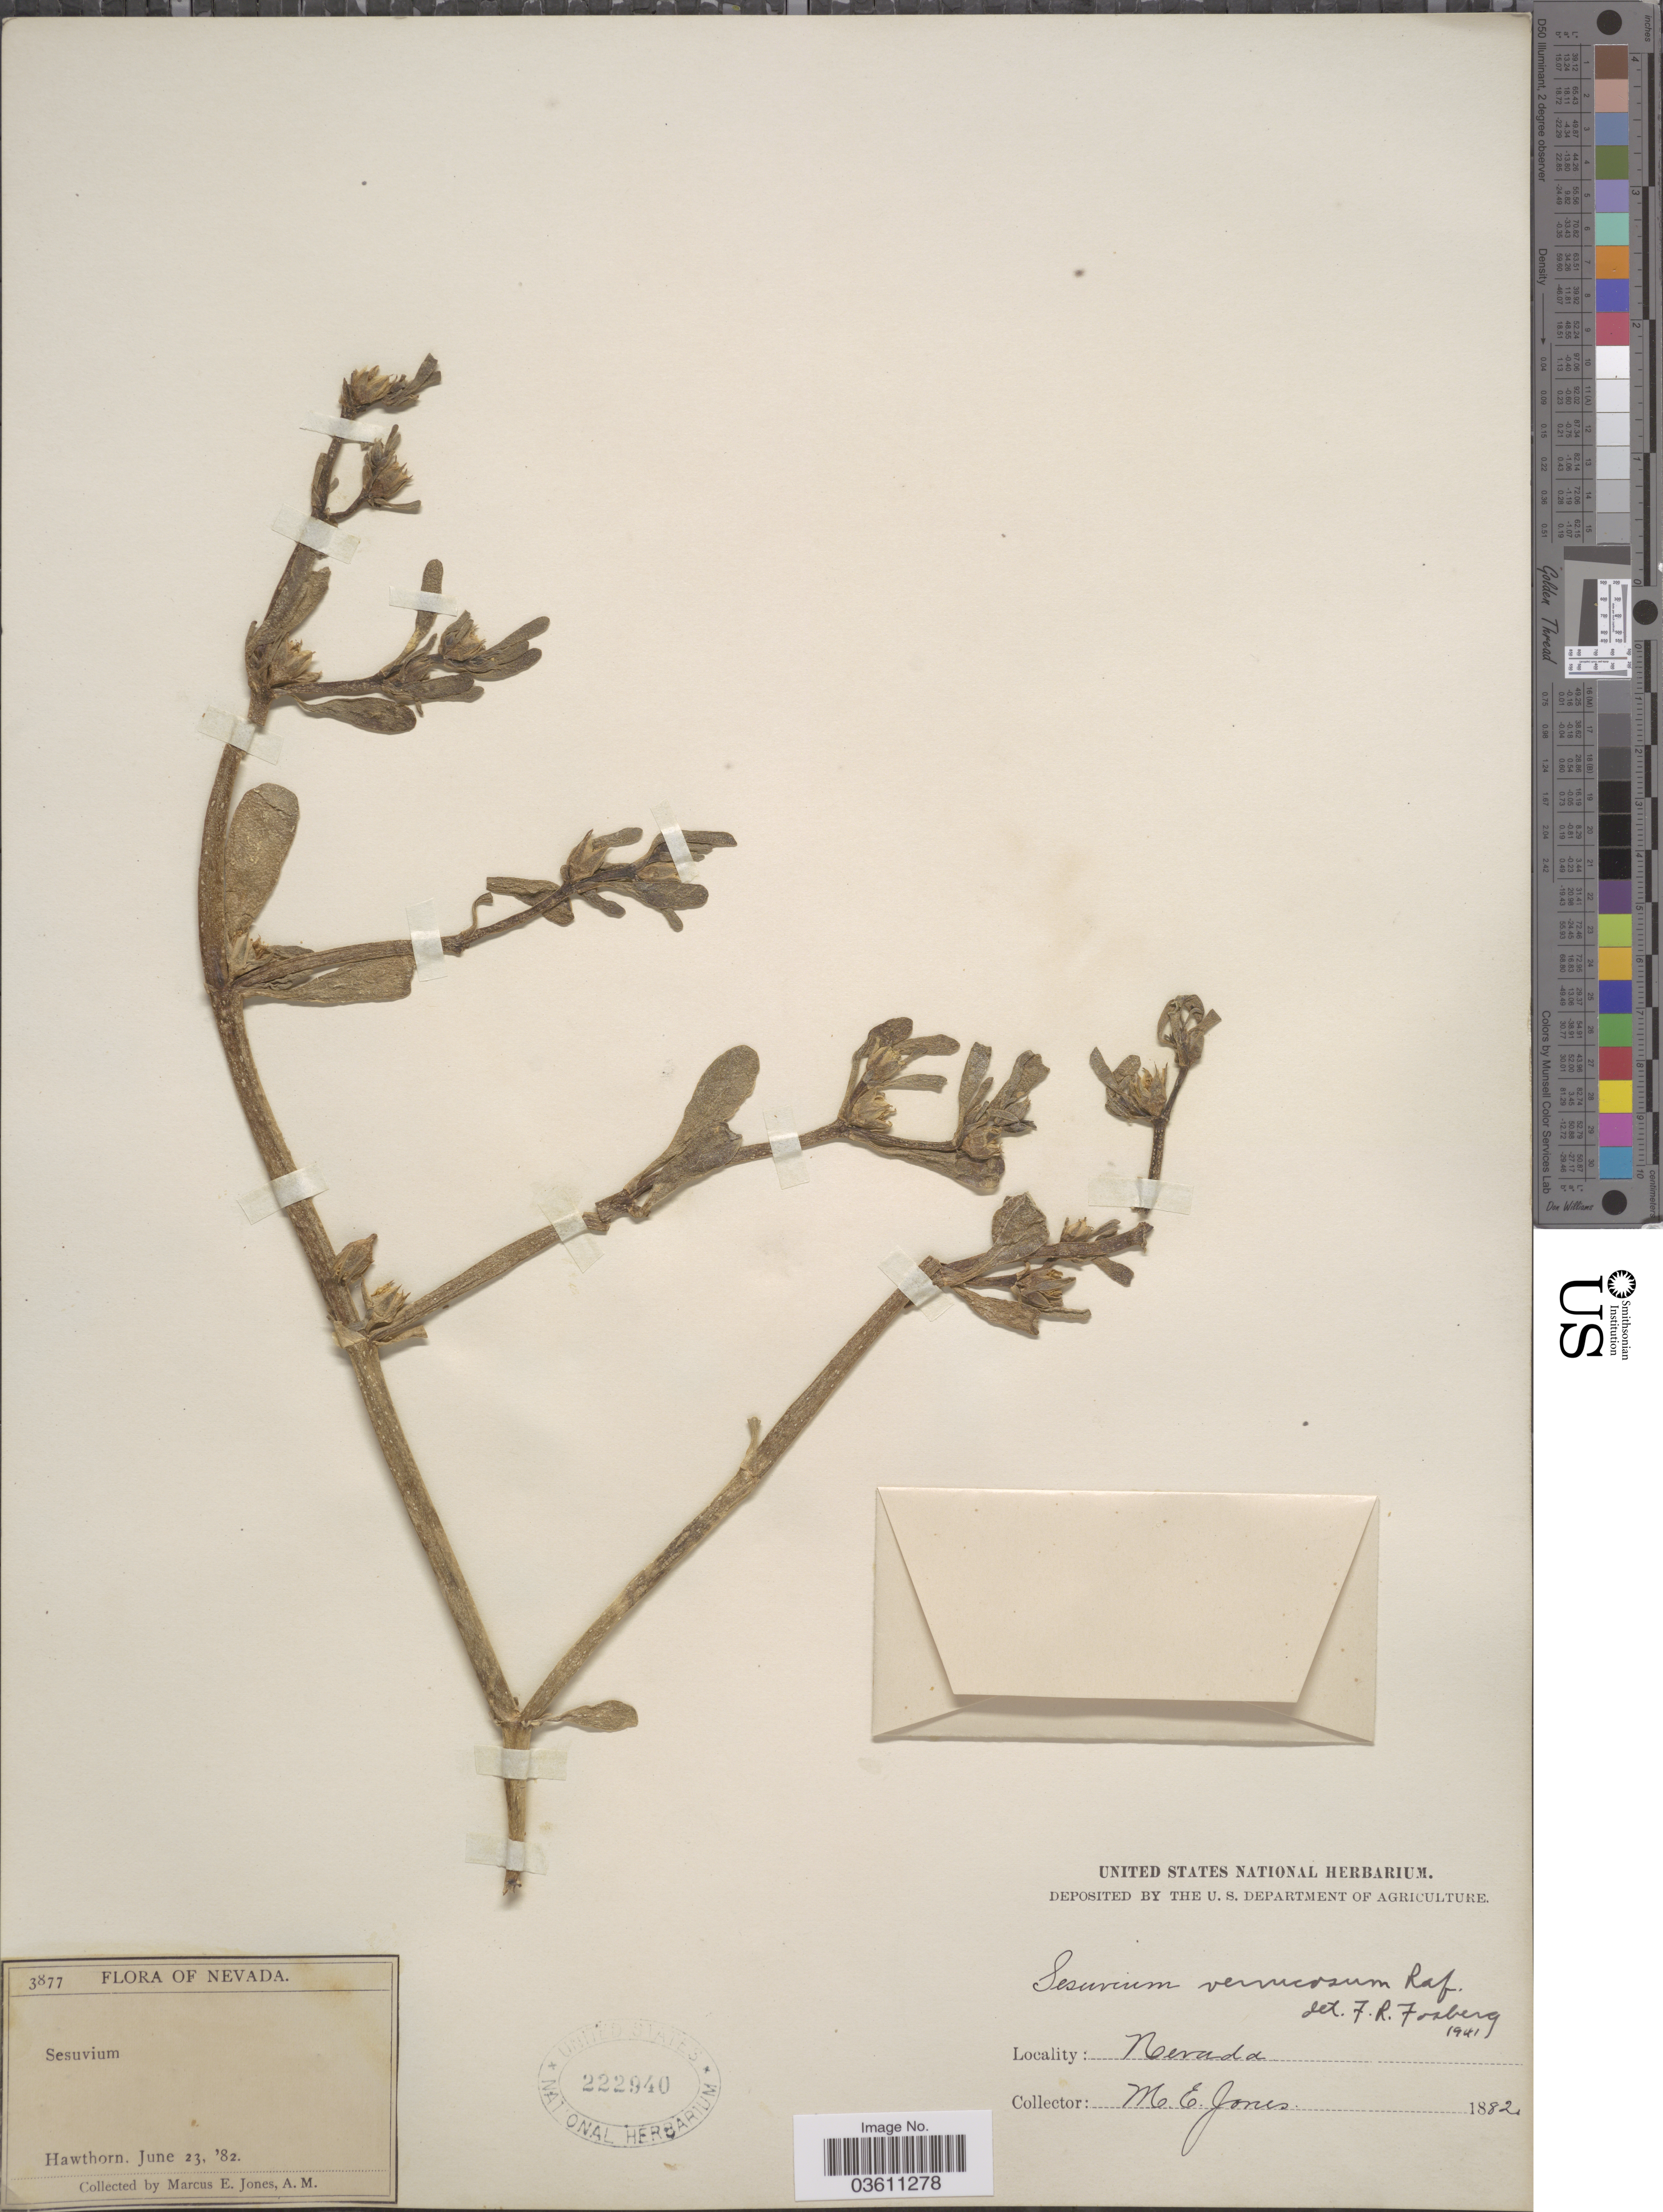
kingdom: Plantae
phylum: Tracheophyta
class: Magnoliopsida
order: Caryophyllales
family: Aizoaceae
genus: Sesuvium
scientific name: Sesuvium revolutifolium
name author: Ortega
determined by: Strong, Mark T., (BOT), Smithsonian Institution - National Museum of Natural History (UNITED STATES)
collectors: M. E. Jones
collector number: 3877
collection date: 1882-06-23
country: United States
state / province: Nevada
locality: Hawthorn.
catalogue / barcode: US 222940